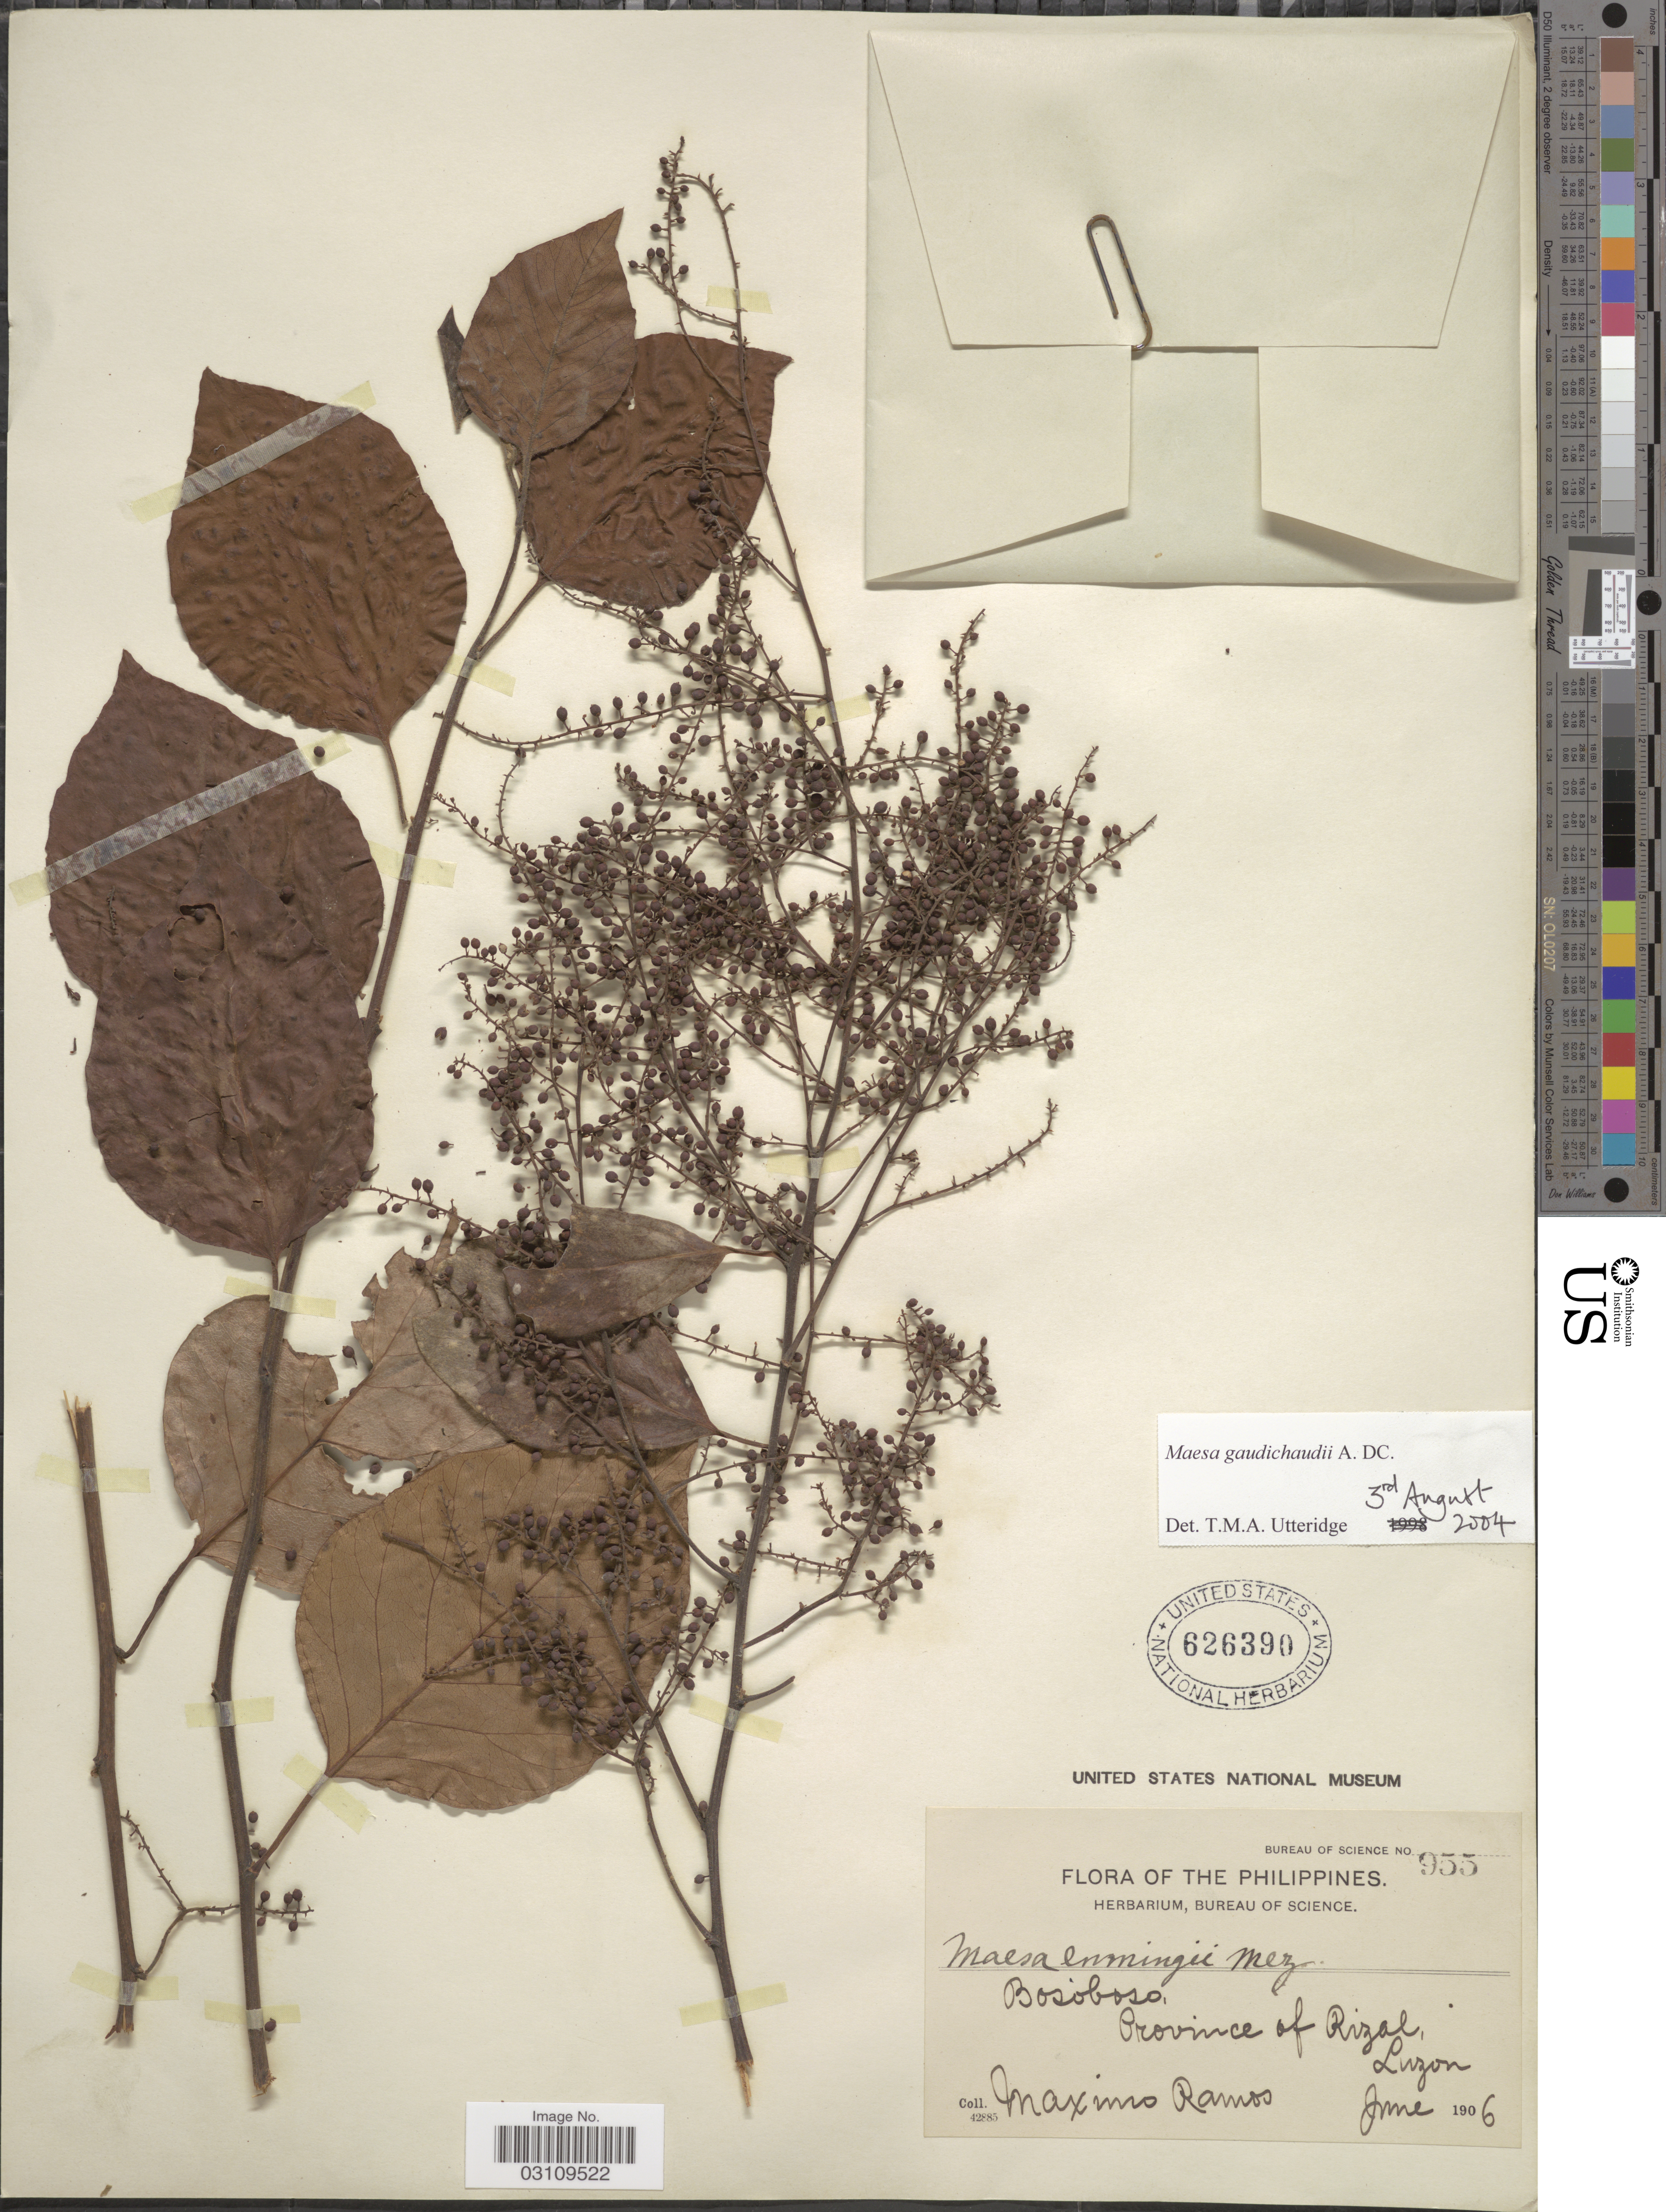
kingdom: Plantae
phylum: Tracheophyta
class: Magnoliopsida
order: Ericales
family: Primulaceae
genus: Maesa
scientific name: Maesa gaudichaudii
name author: A. DC.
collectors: M. Ramos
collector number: Bureau of Science 955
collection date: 1906-06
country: Philippines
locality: Bosoboso, Province of Rizal, Luzon.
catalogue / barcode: US 626390